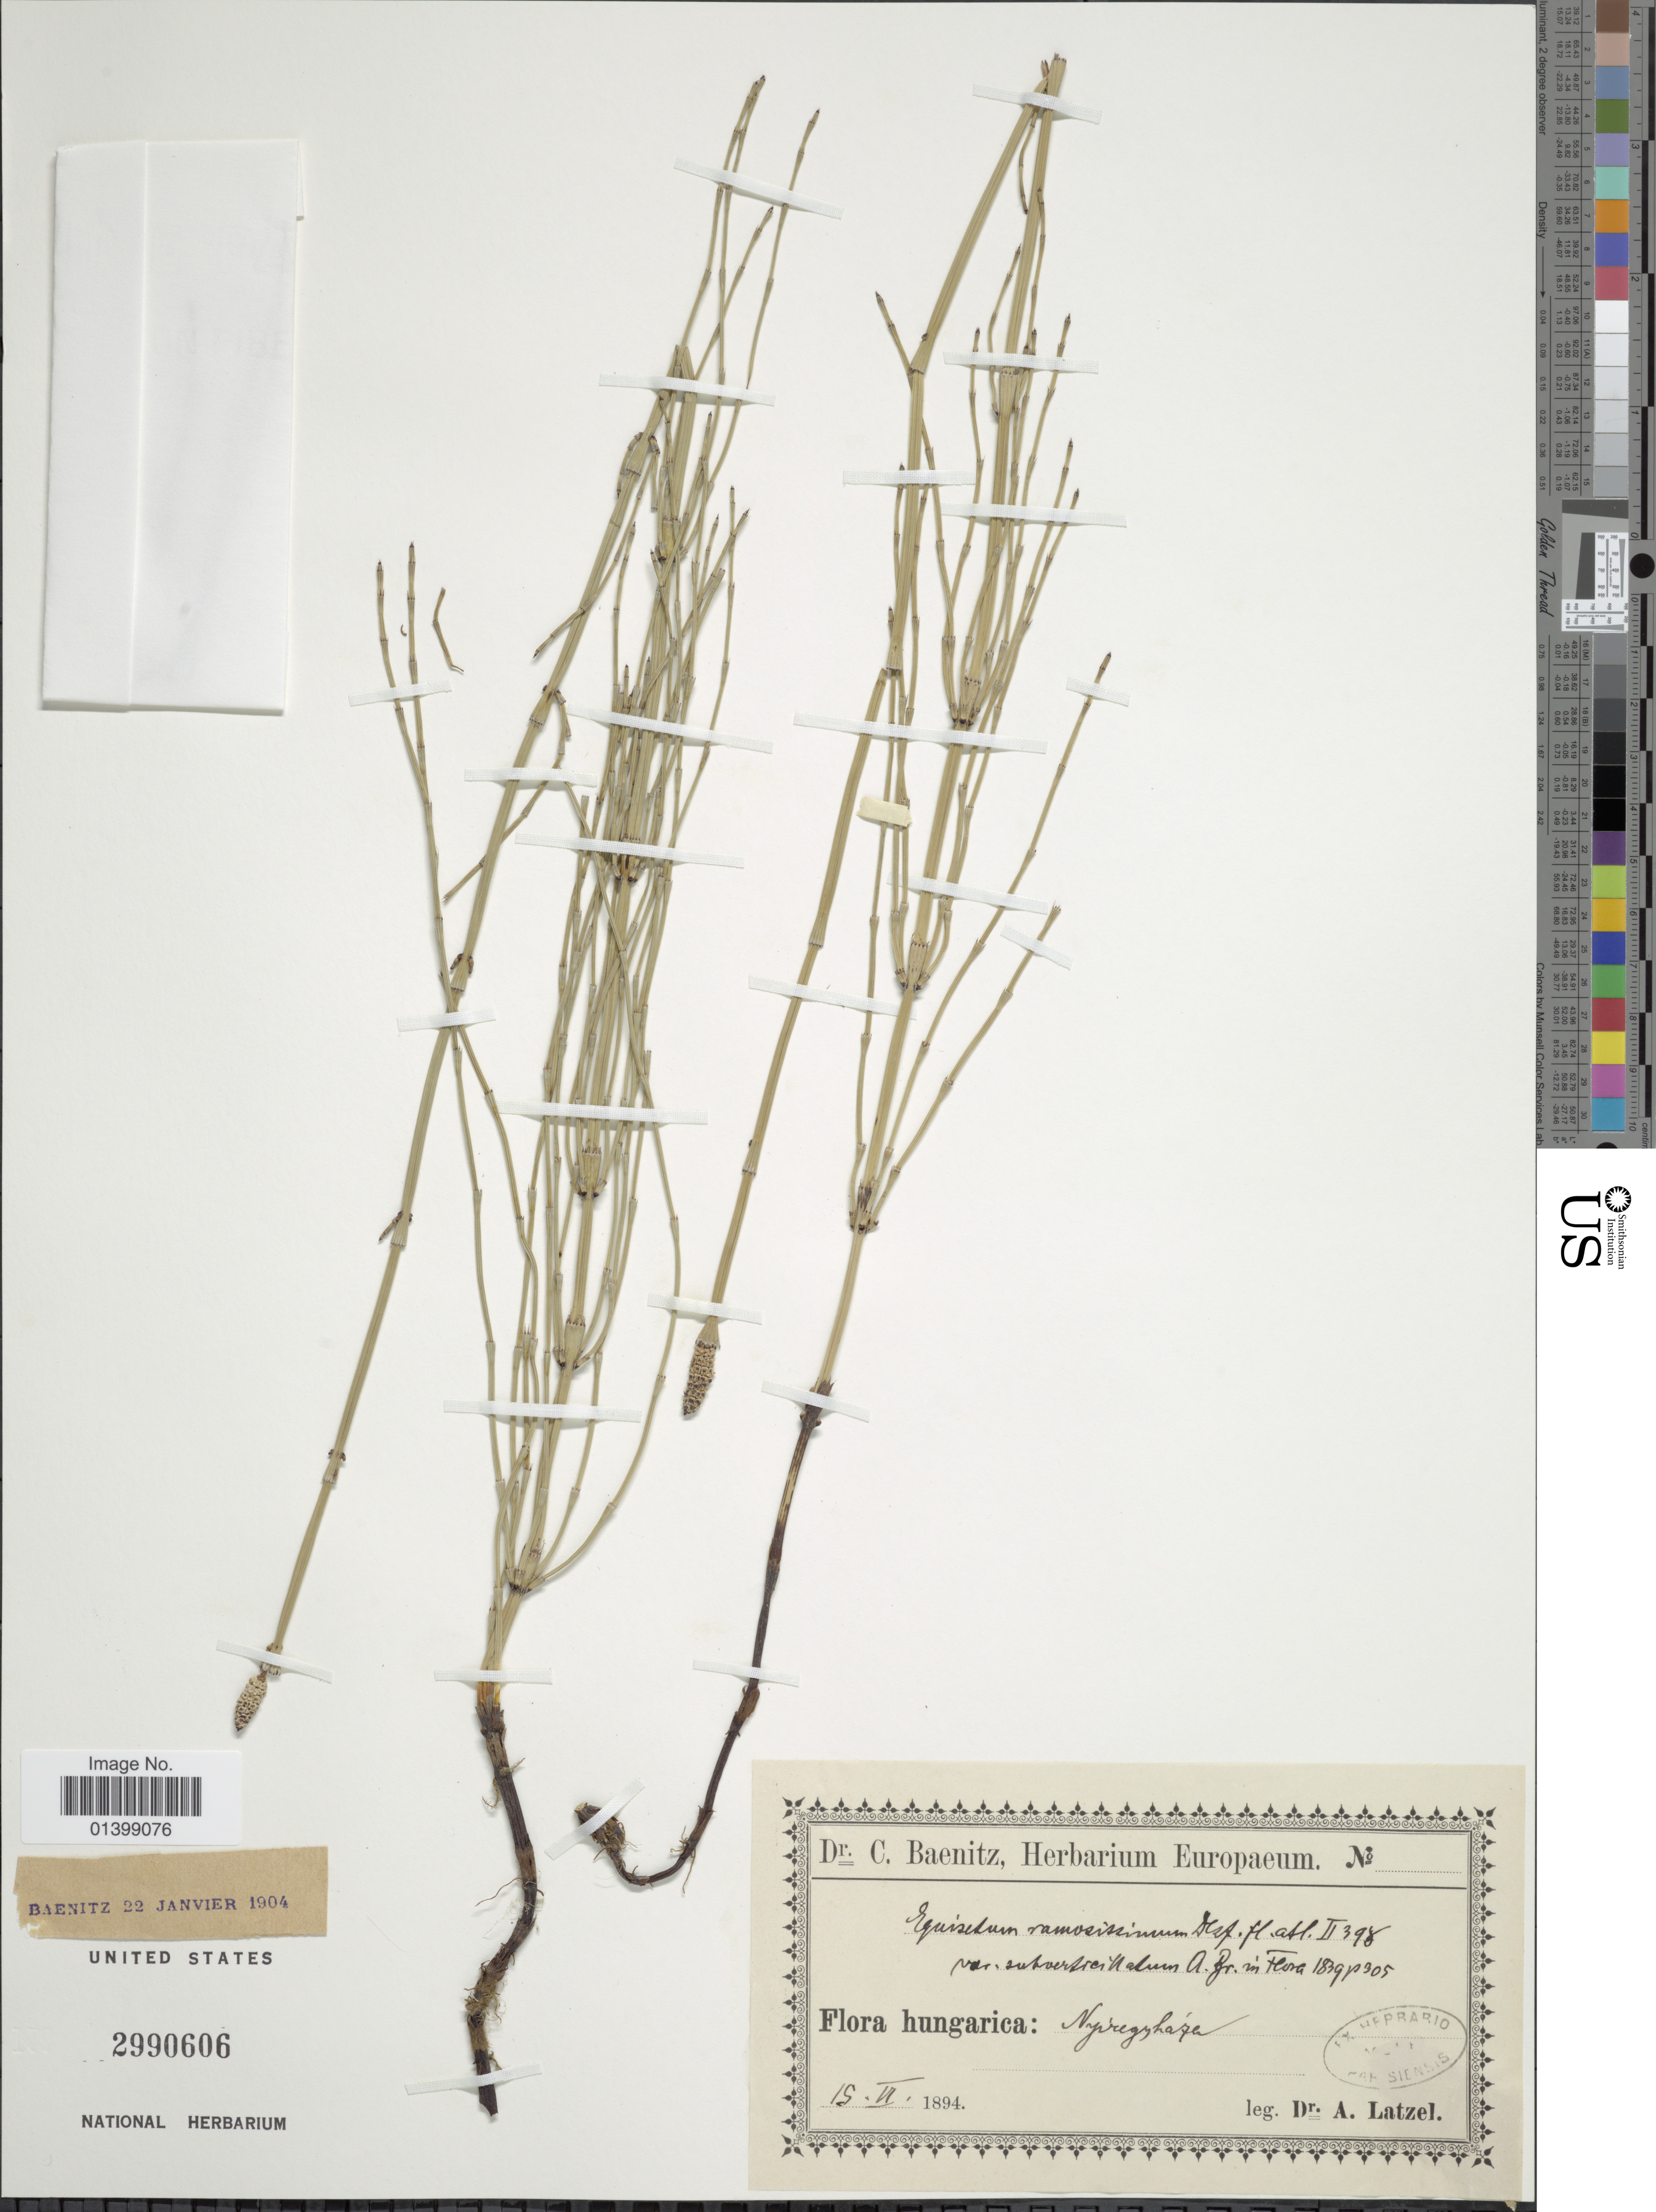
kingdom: Plantae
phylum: Tracheophyta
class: Polypodiopsida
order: Equisetales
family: Equisetaceae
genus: Equisetum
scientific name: Equisetum ramosissimum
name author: Desf.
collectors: A. Latzel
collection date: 1894-06-15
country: Hungary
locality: Nyiregyhaza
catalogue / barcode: US 2990606